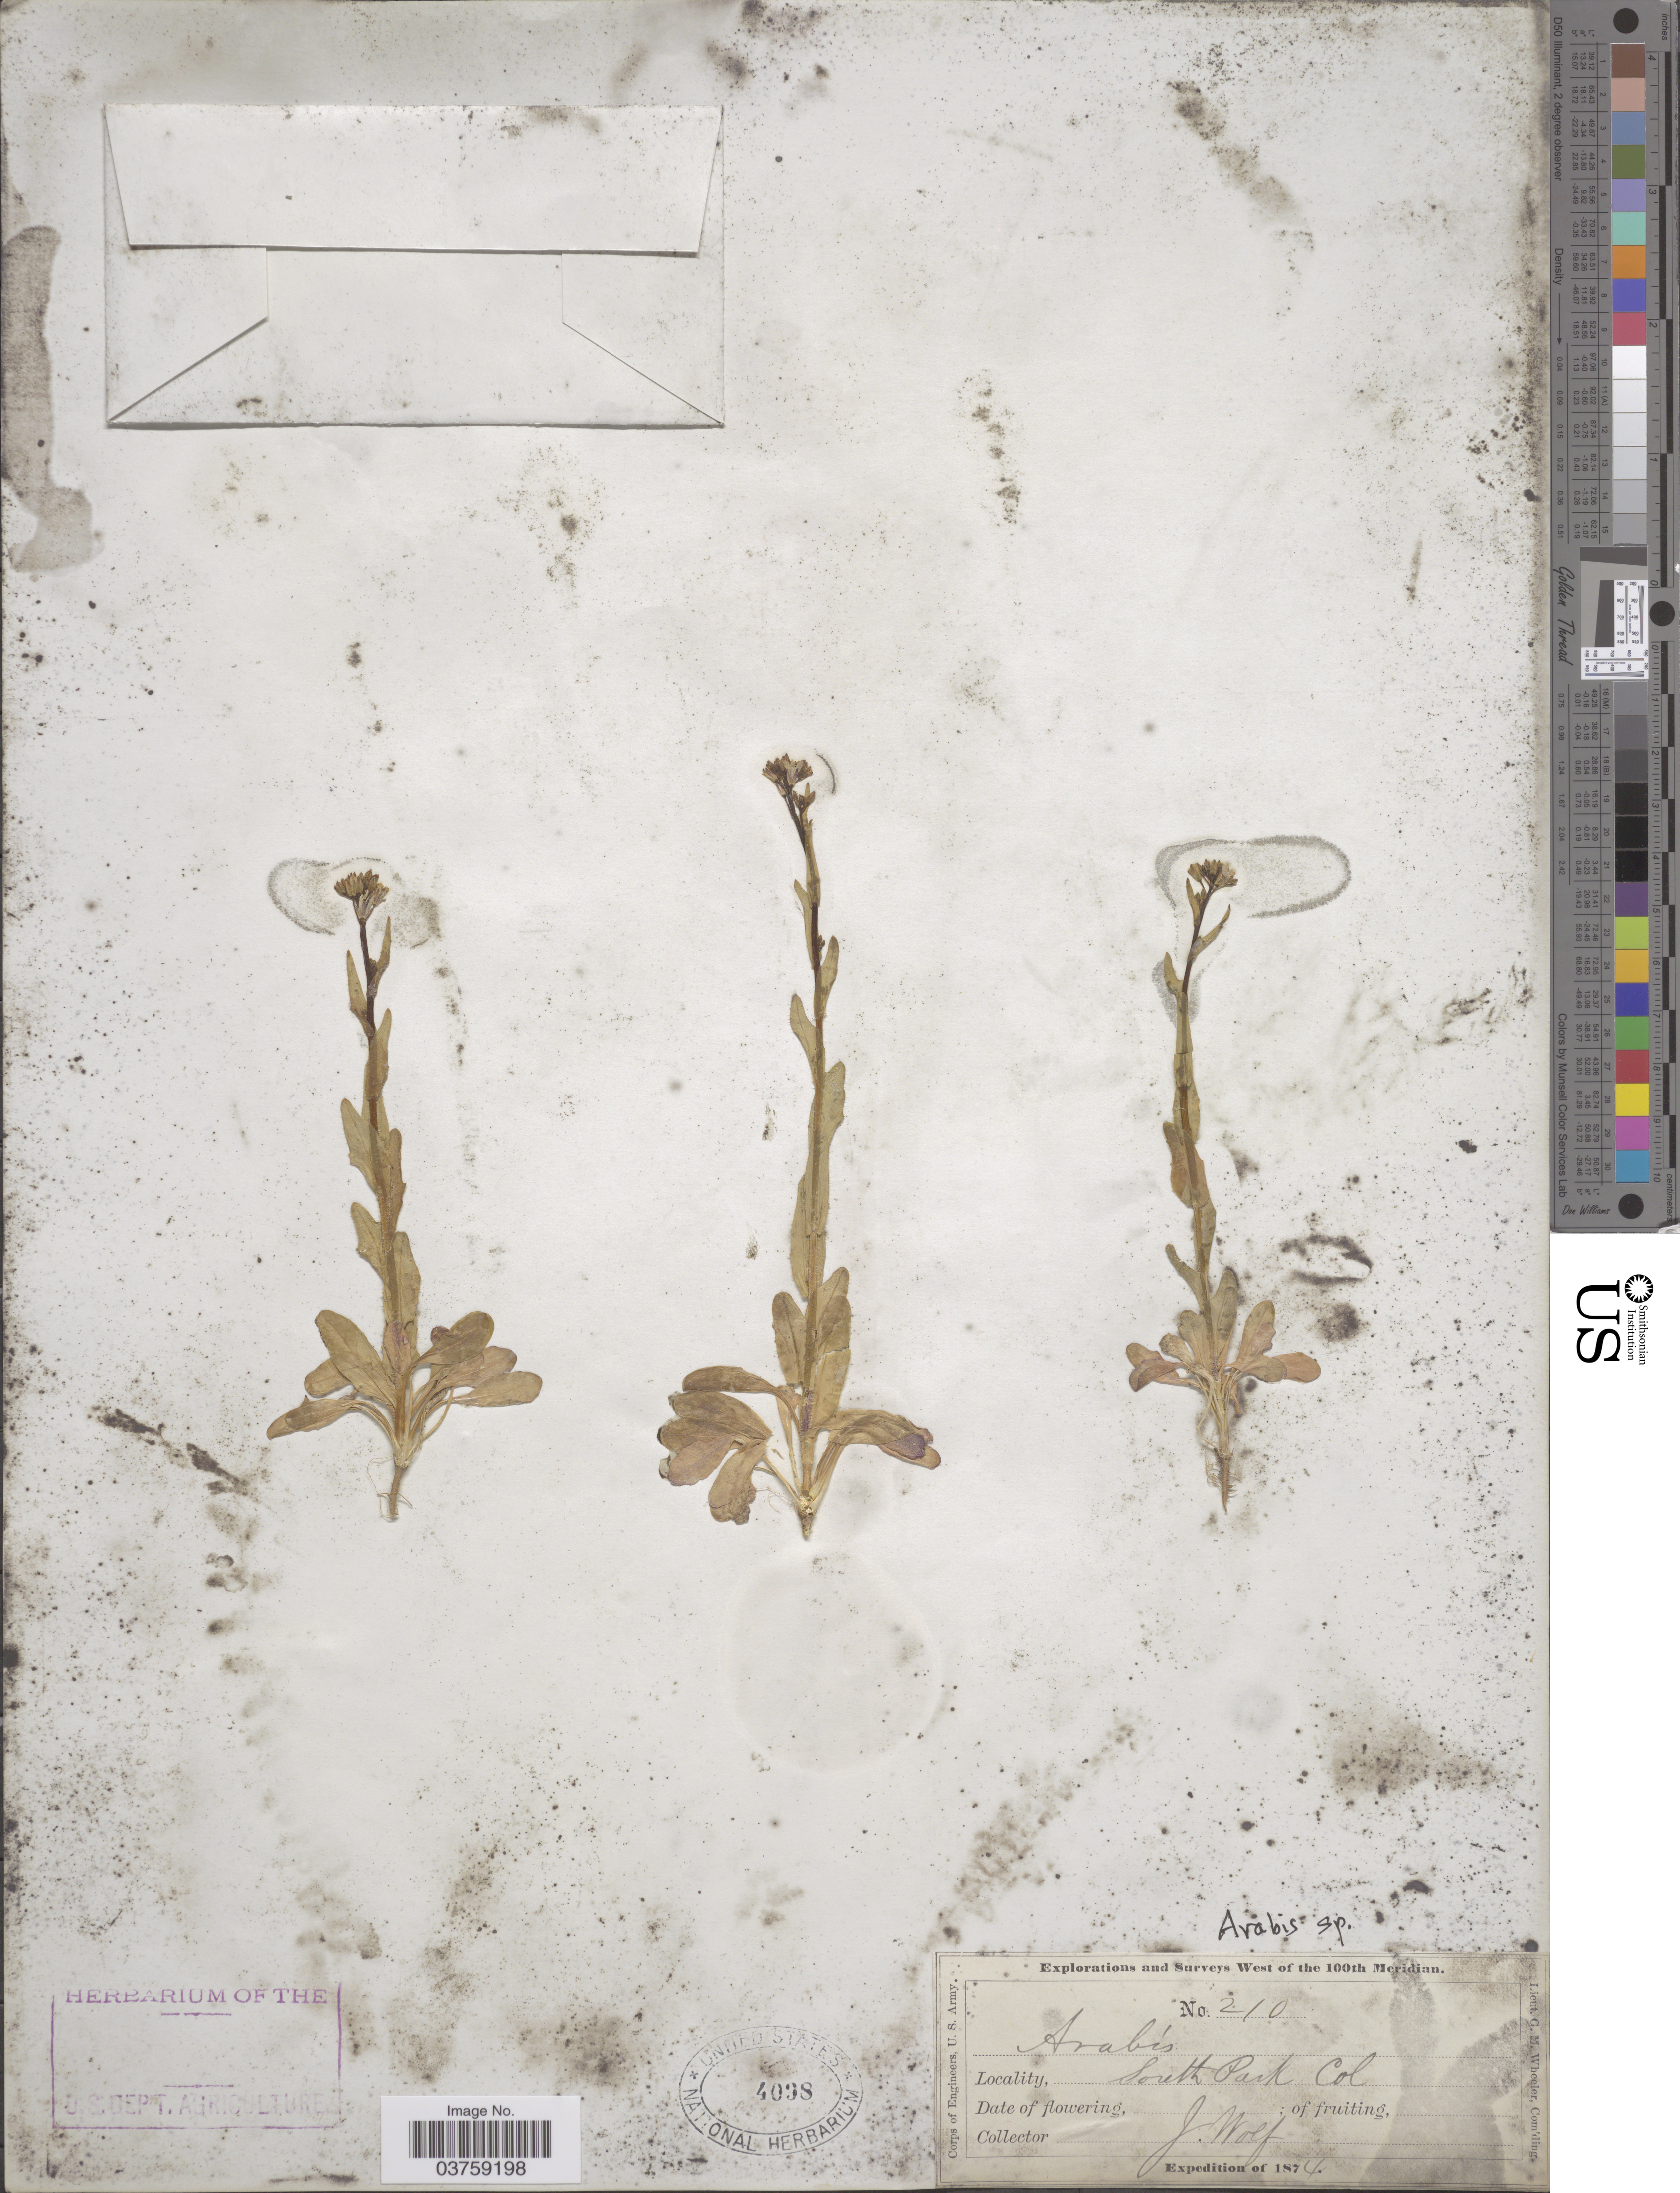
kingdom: Plantae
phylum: Tracheophyta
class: Magnoliopsida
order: Brassicales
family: Brassicaceae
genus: Arabis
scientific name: Arabis sp.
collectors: J. Wolf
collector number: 210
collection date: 1874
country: United States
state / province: Colorado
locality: South Park.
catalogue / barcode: US 4098